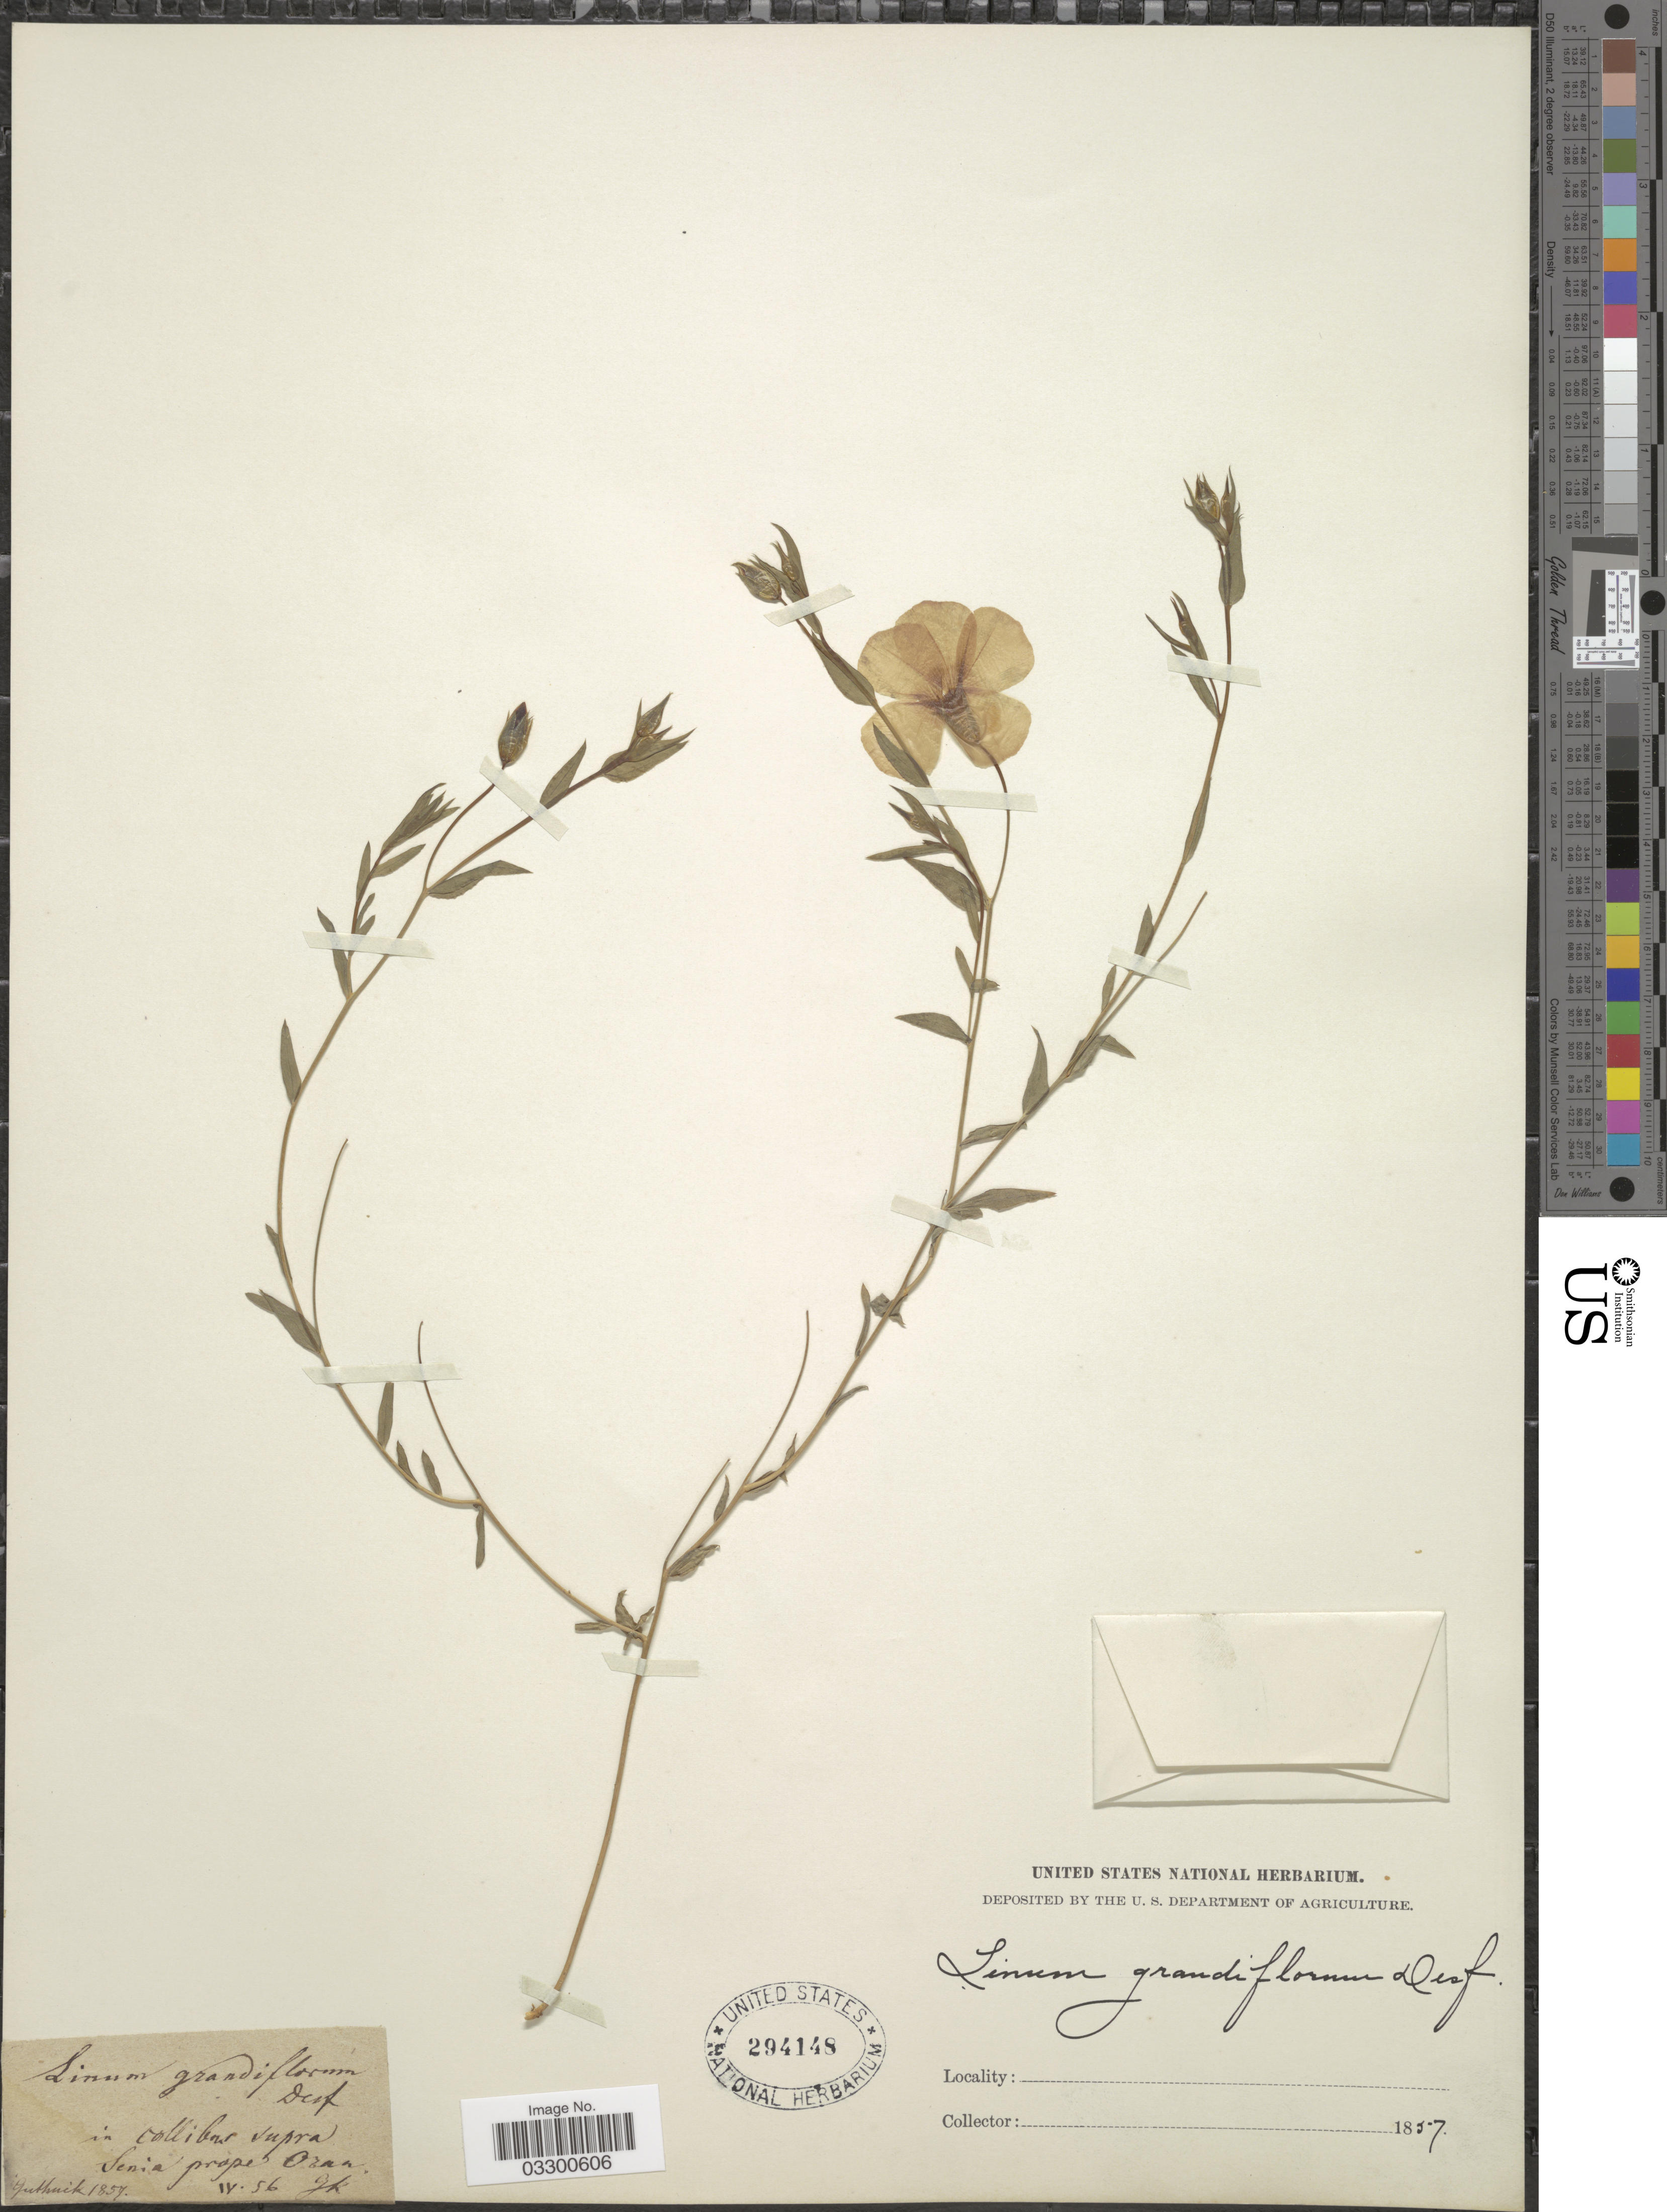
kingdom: Plantae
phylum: Tracheophyta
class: Magnoliopsida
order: Malpighiales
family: Linaceae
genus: Linum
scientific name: Linum grandiflorum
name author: Desf.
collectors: Guthnick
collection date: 1857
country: Algeria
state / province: Oran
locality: In collibus supra Senia prope Oran.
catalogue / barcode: US 294148